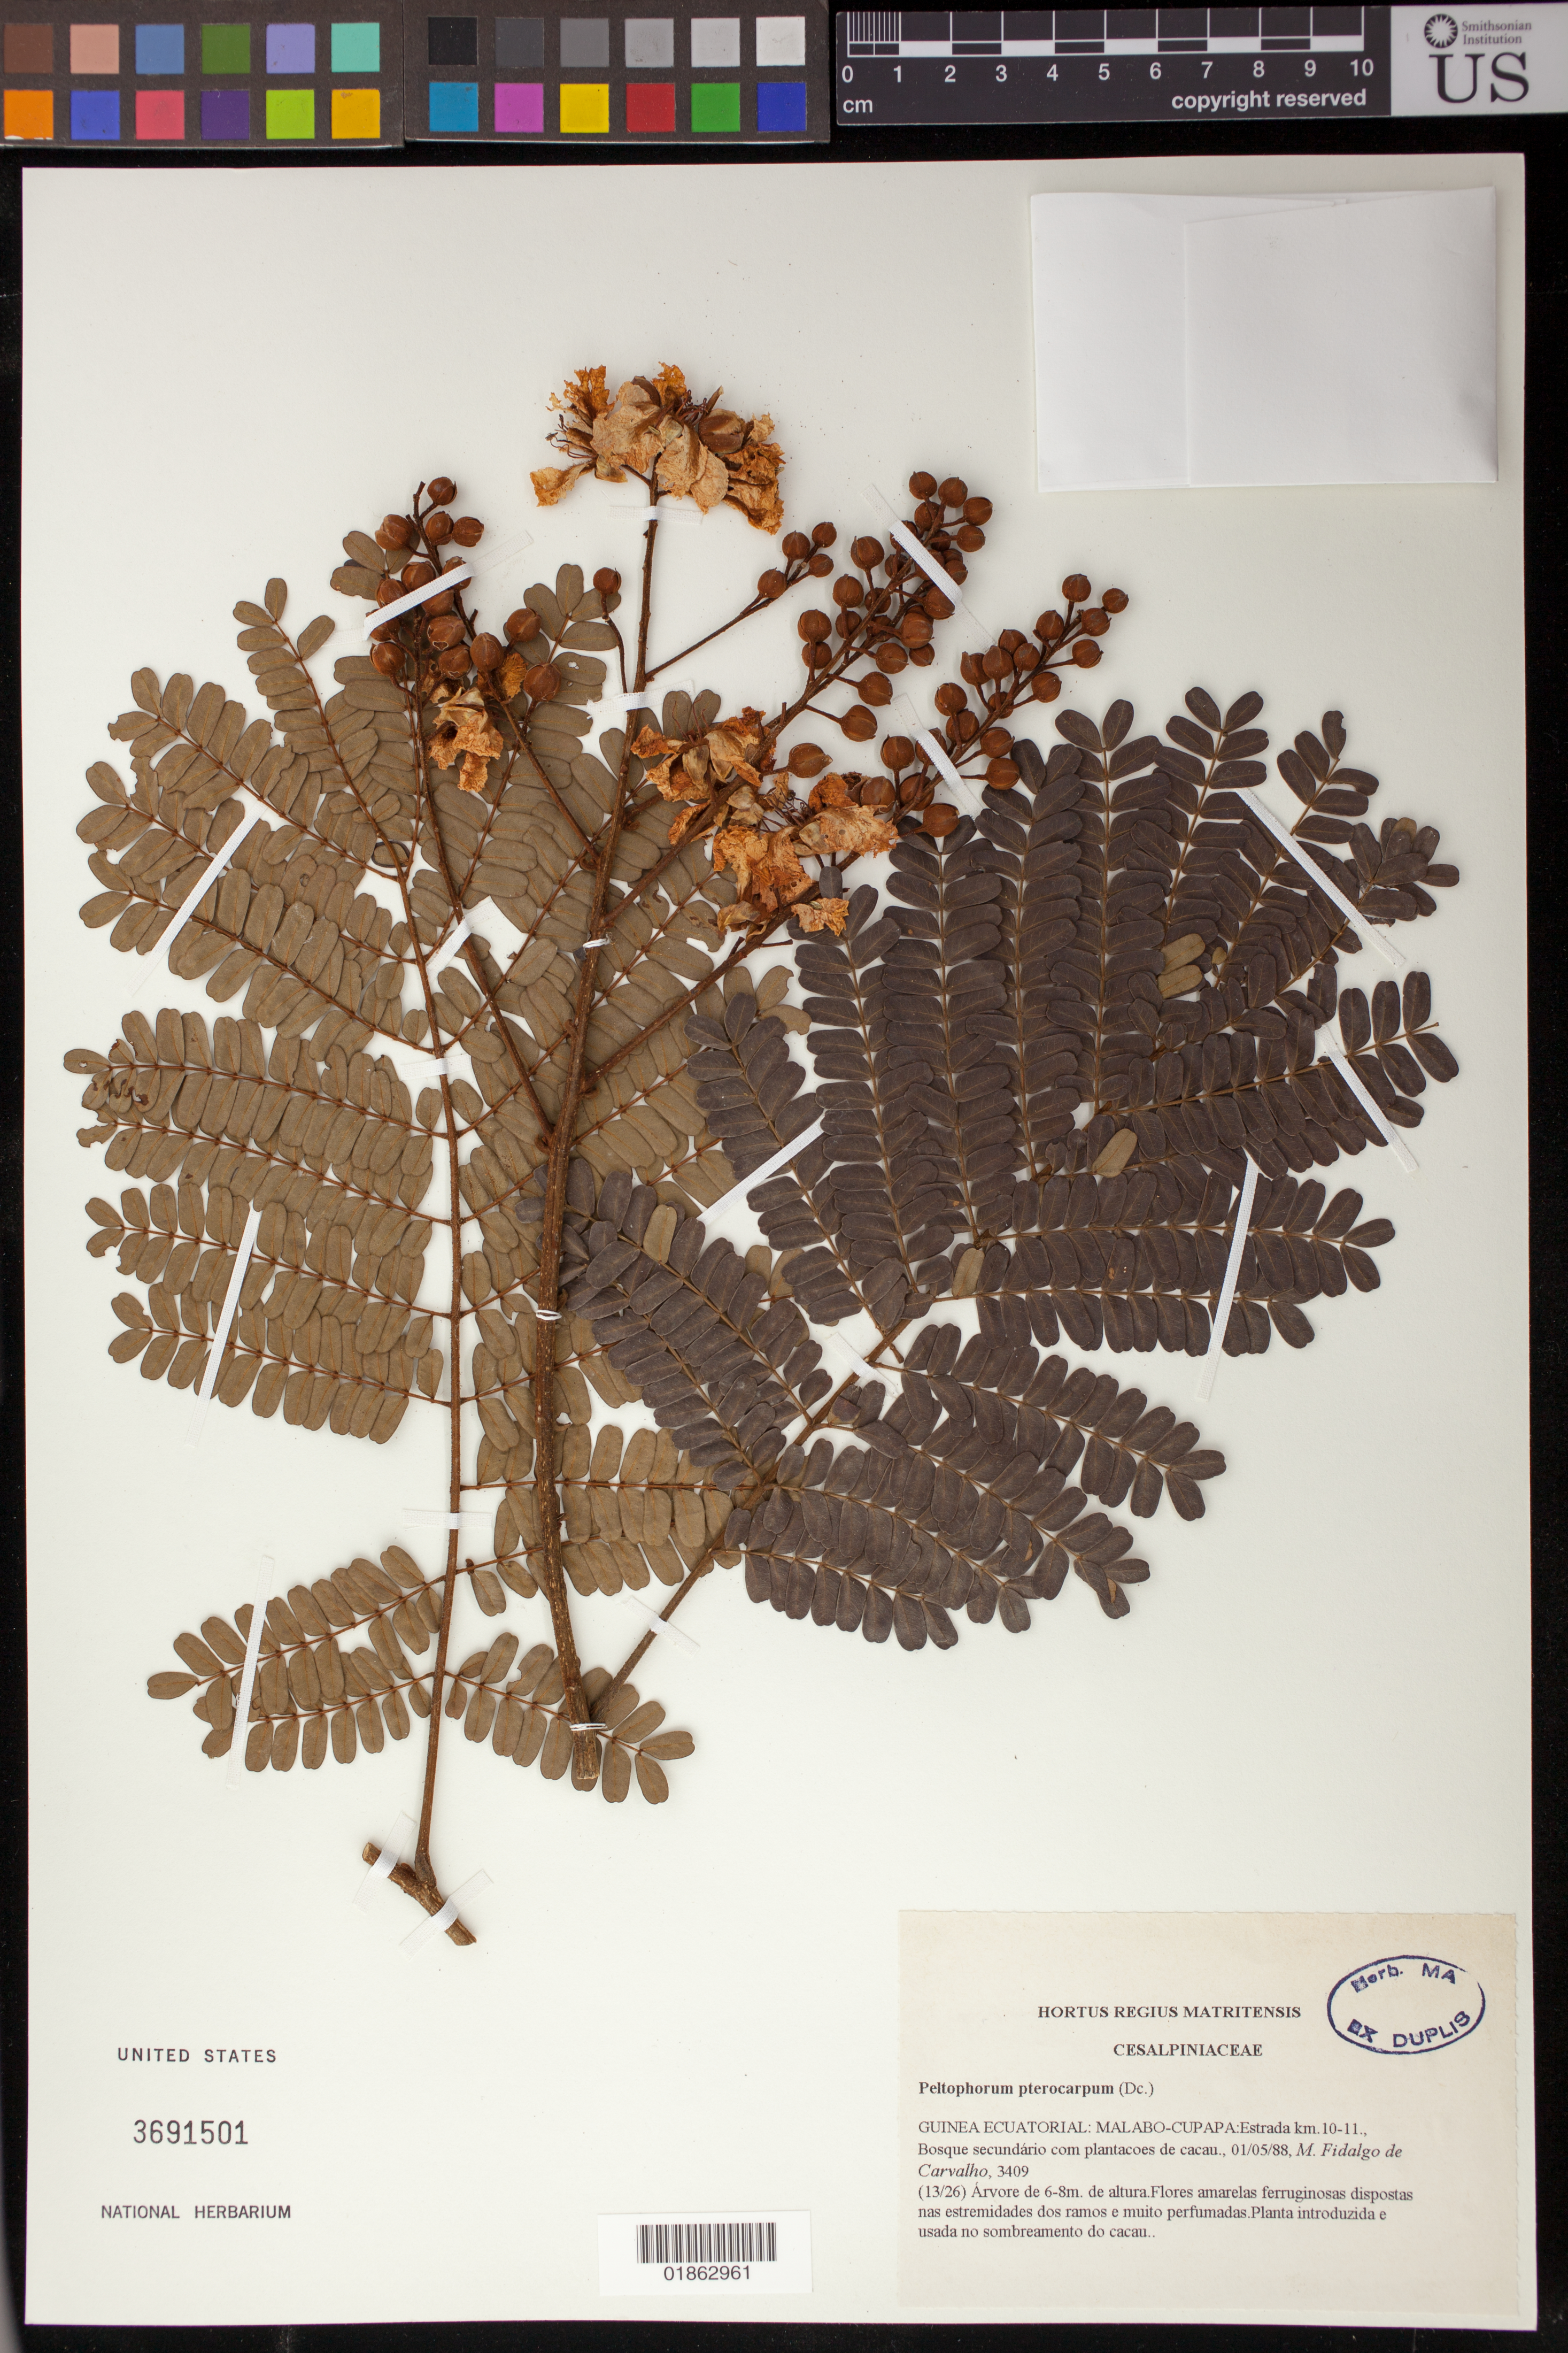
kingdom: Plantae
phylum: Tracheophyta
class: Magnoliopsida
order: Fabales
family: Fabaceae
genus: Peltophorum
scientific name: Peltophorum pterocarpum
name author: (DC.) Backer ex K. Heyne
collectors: M. F. Carvalho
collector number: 3409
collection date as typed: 01/05/88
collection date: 1988-05-01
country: Equatorial Guinea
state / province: Bioko Norte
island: Bioko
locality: Malabo-Cupapa, estrada km. 10-11.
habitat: Bosque secundario com plantacoes de cacau.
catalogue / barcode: US 3691501